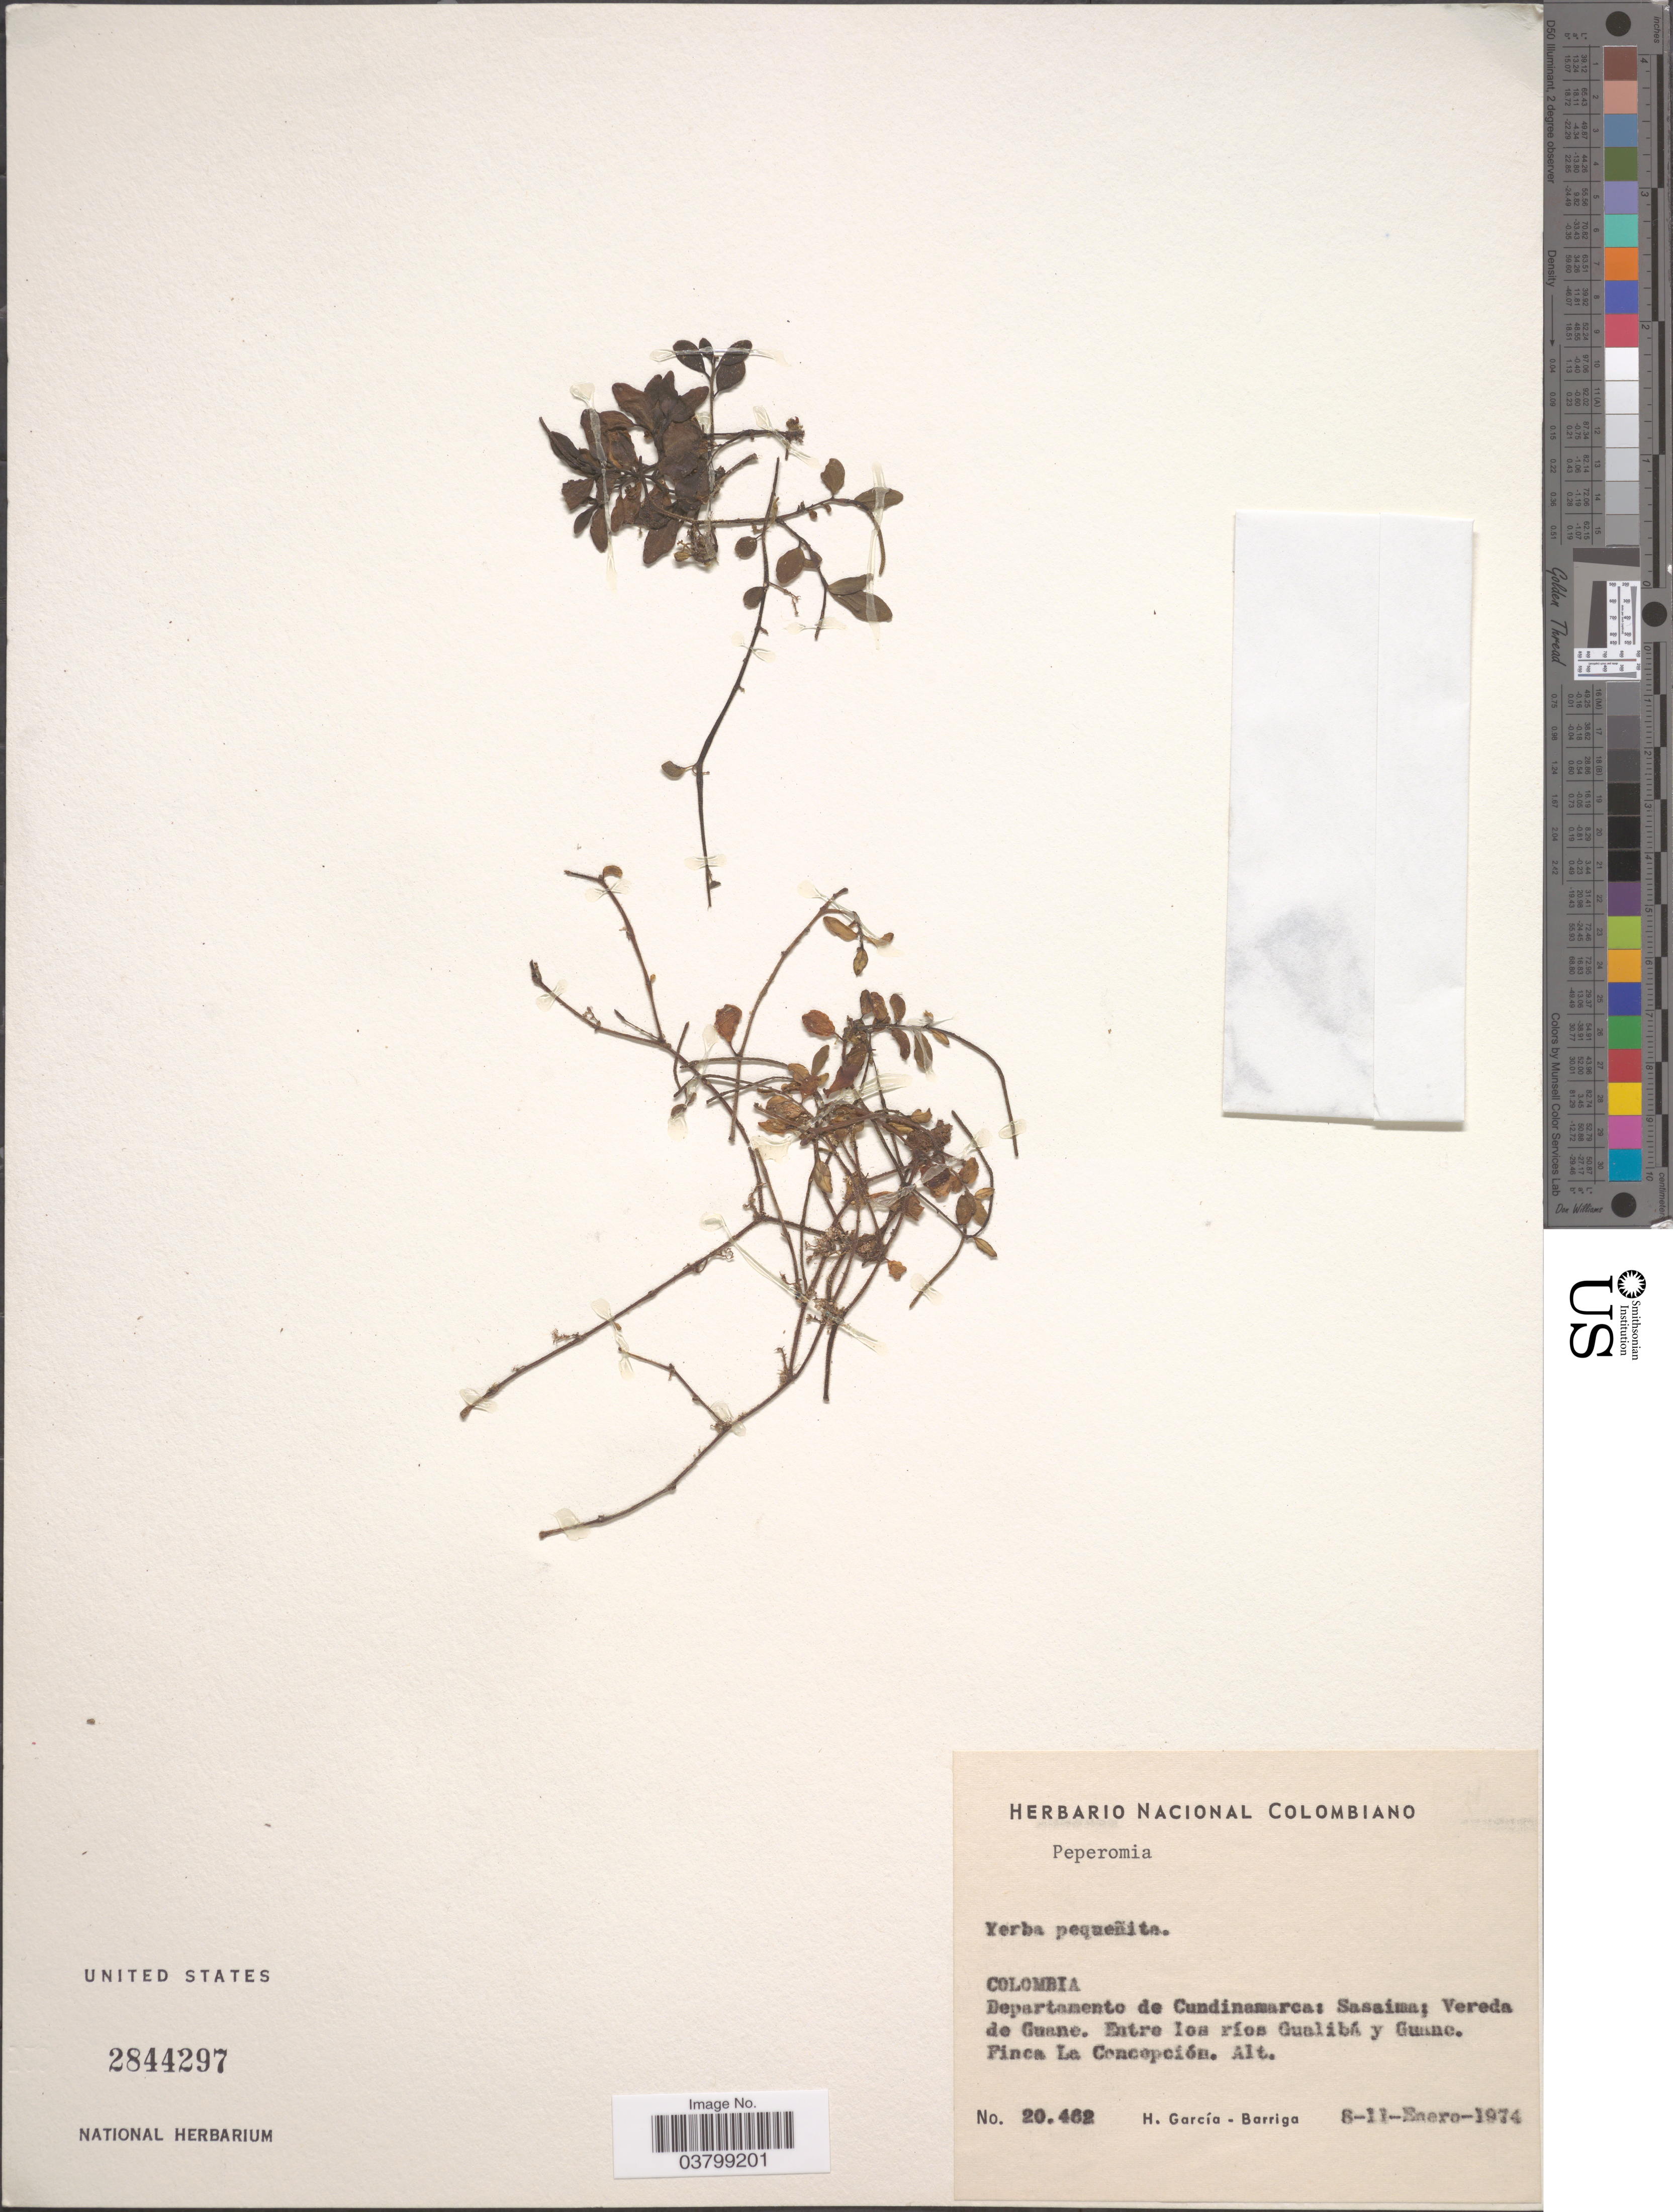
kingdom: Plantae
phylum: Tracheophyta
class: Magnoliopsida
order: Piperales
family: Piperaceae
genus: Peperomia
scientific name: Peperomia sp.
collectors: H. García Barriga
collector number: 20462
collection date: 1974-01-08/1974-01-11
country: Colombia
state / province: Cundinamarca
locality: Departamento de Cundinamarca: Sasaima: Vereda de Guane. Entre los ríos Gualibá y Guane. Finca La Concepción.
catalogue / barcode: US 2844297